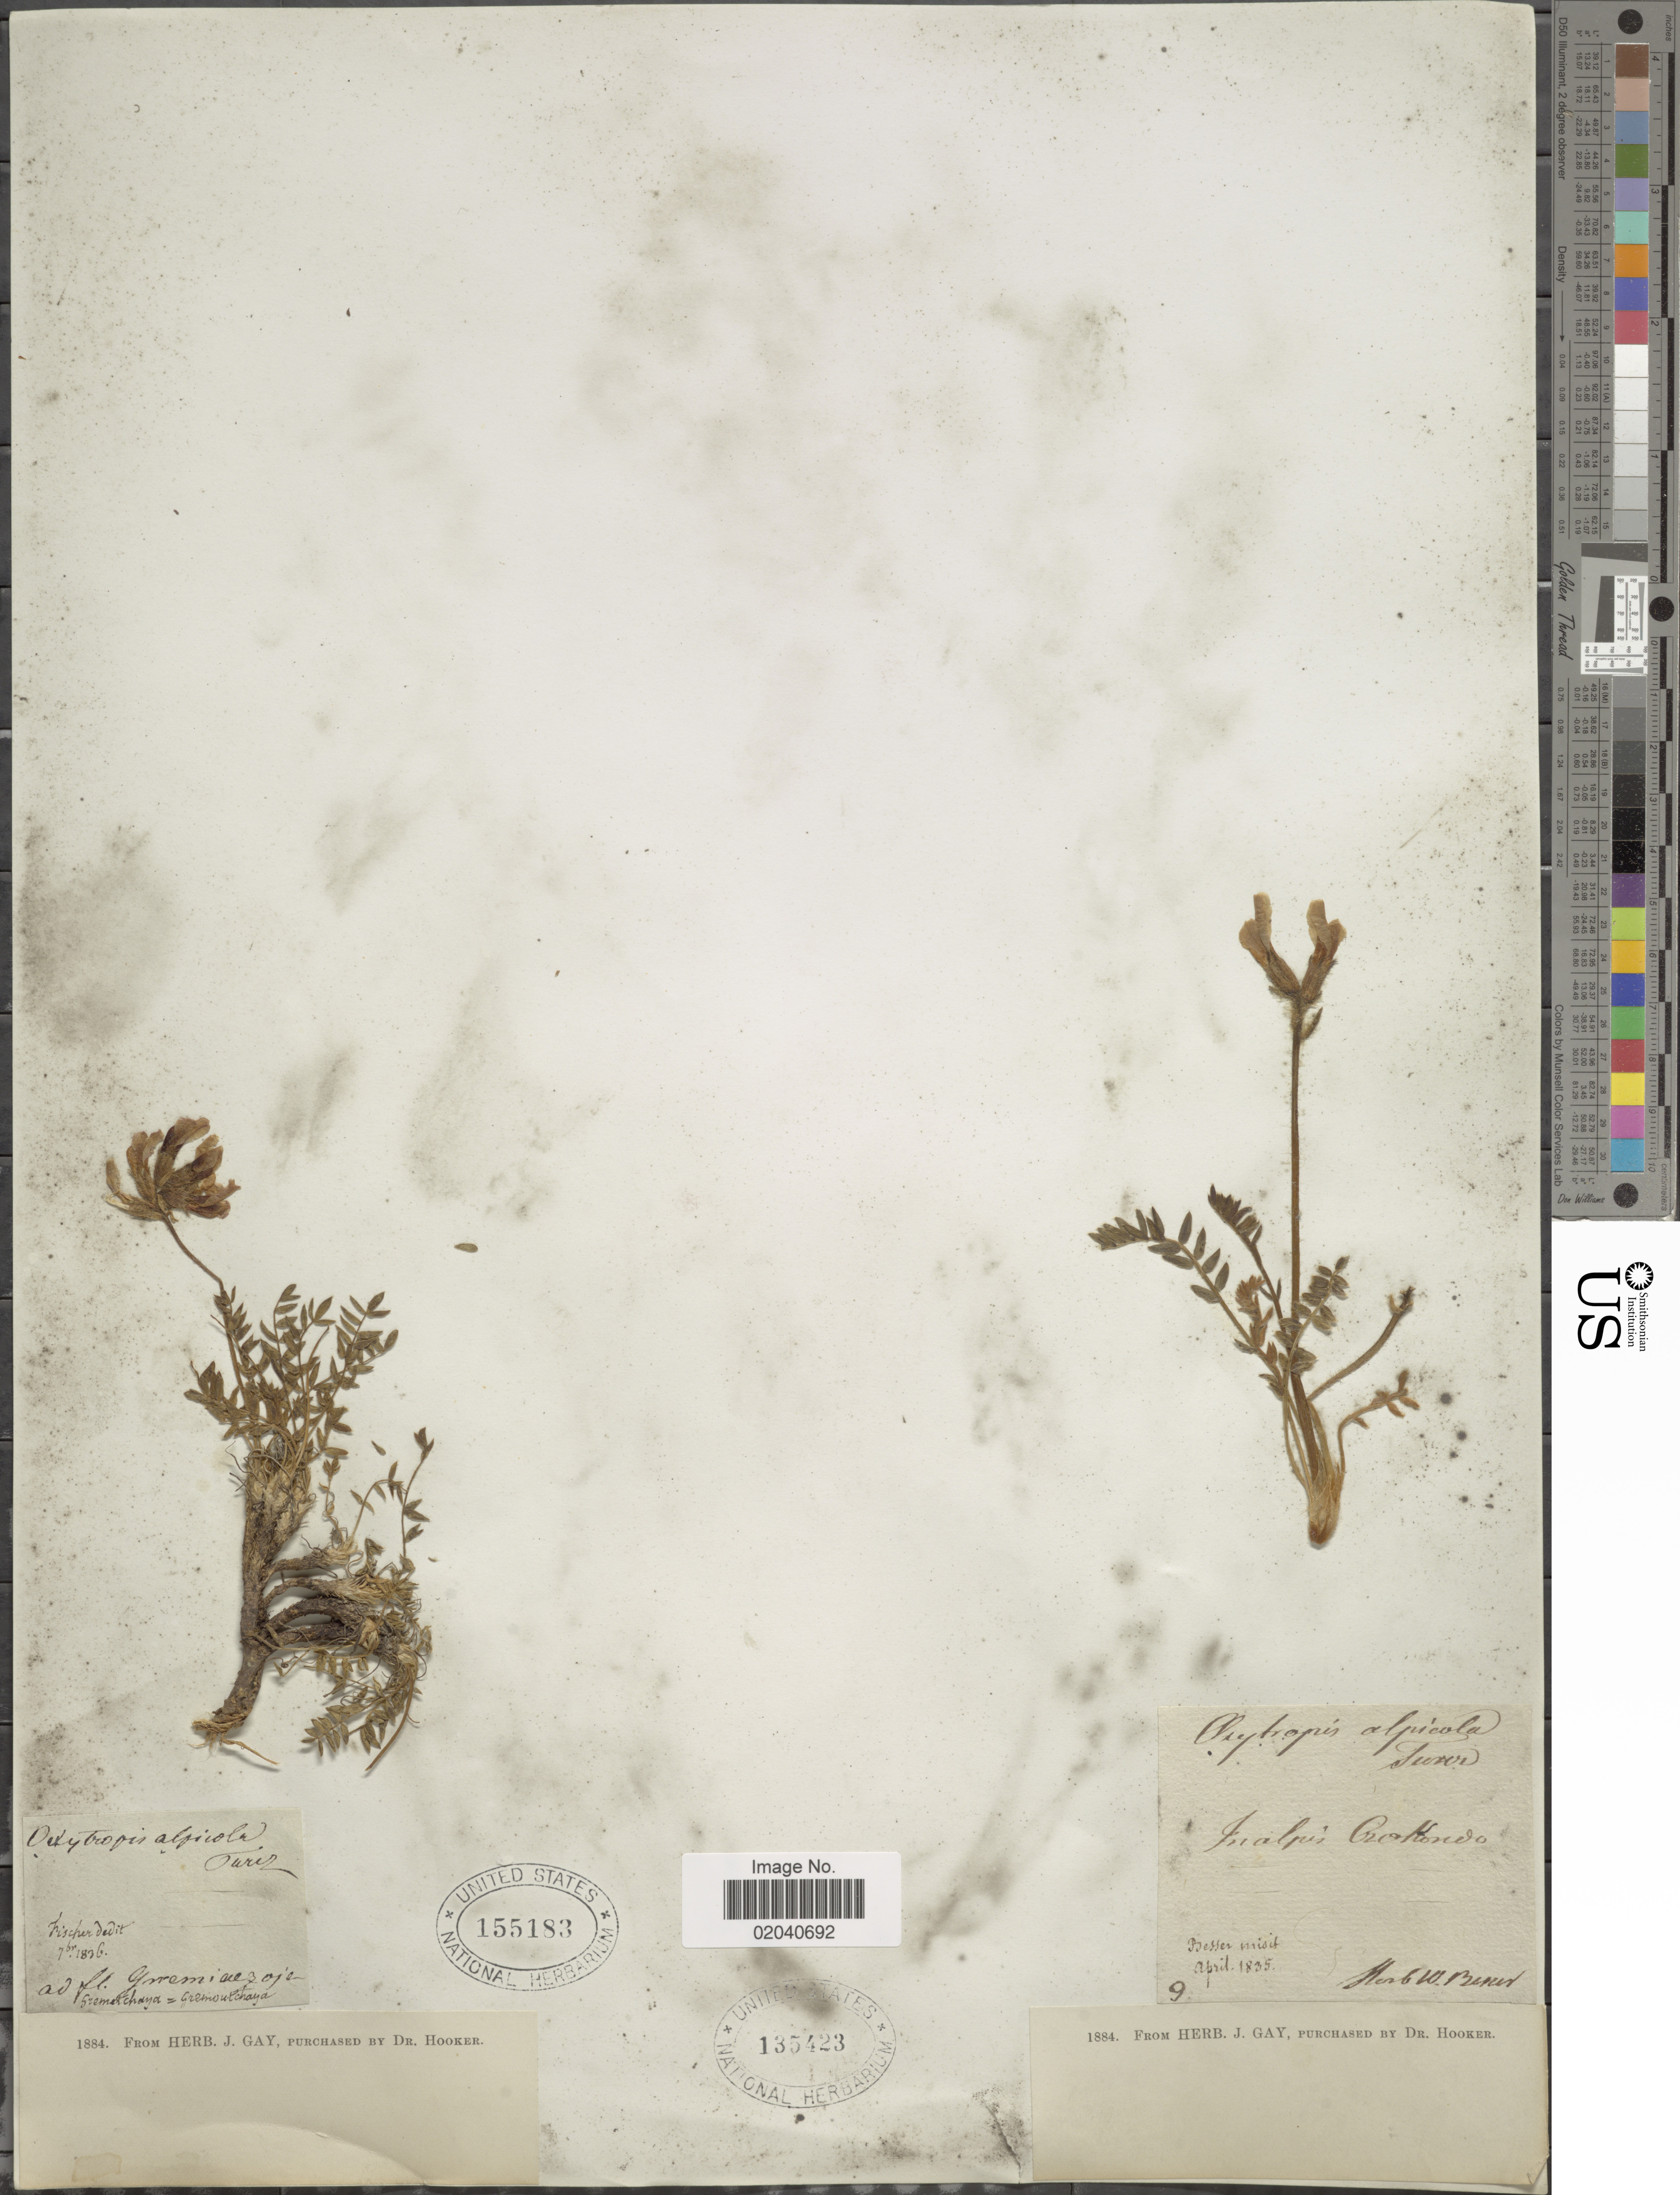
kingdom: Plantae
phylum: Tracheophyta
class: Magnoliopsida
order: Fabales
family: Fabaceae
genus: Oxytropis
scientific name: Oxytropis alpicola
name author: Turcz.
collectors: Besser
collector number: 9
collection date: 1835-04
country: Austria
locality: In alpis Crokonedo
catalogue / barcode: US 135423-2